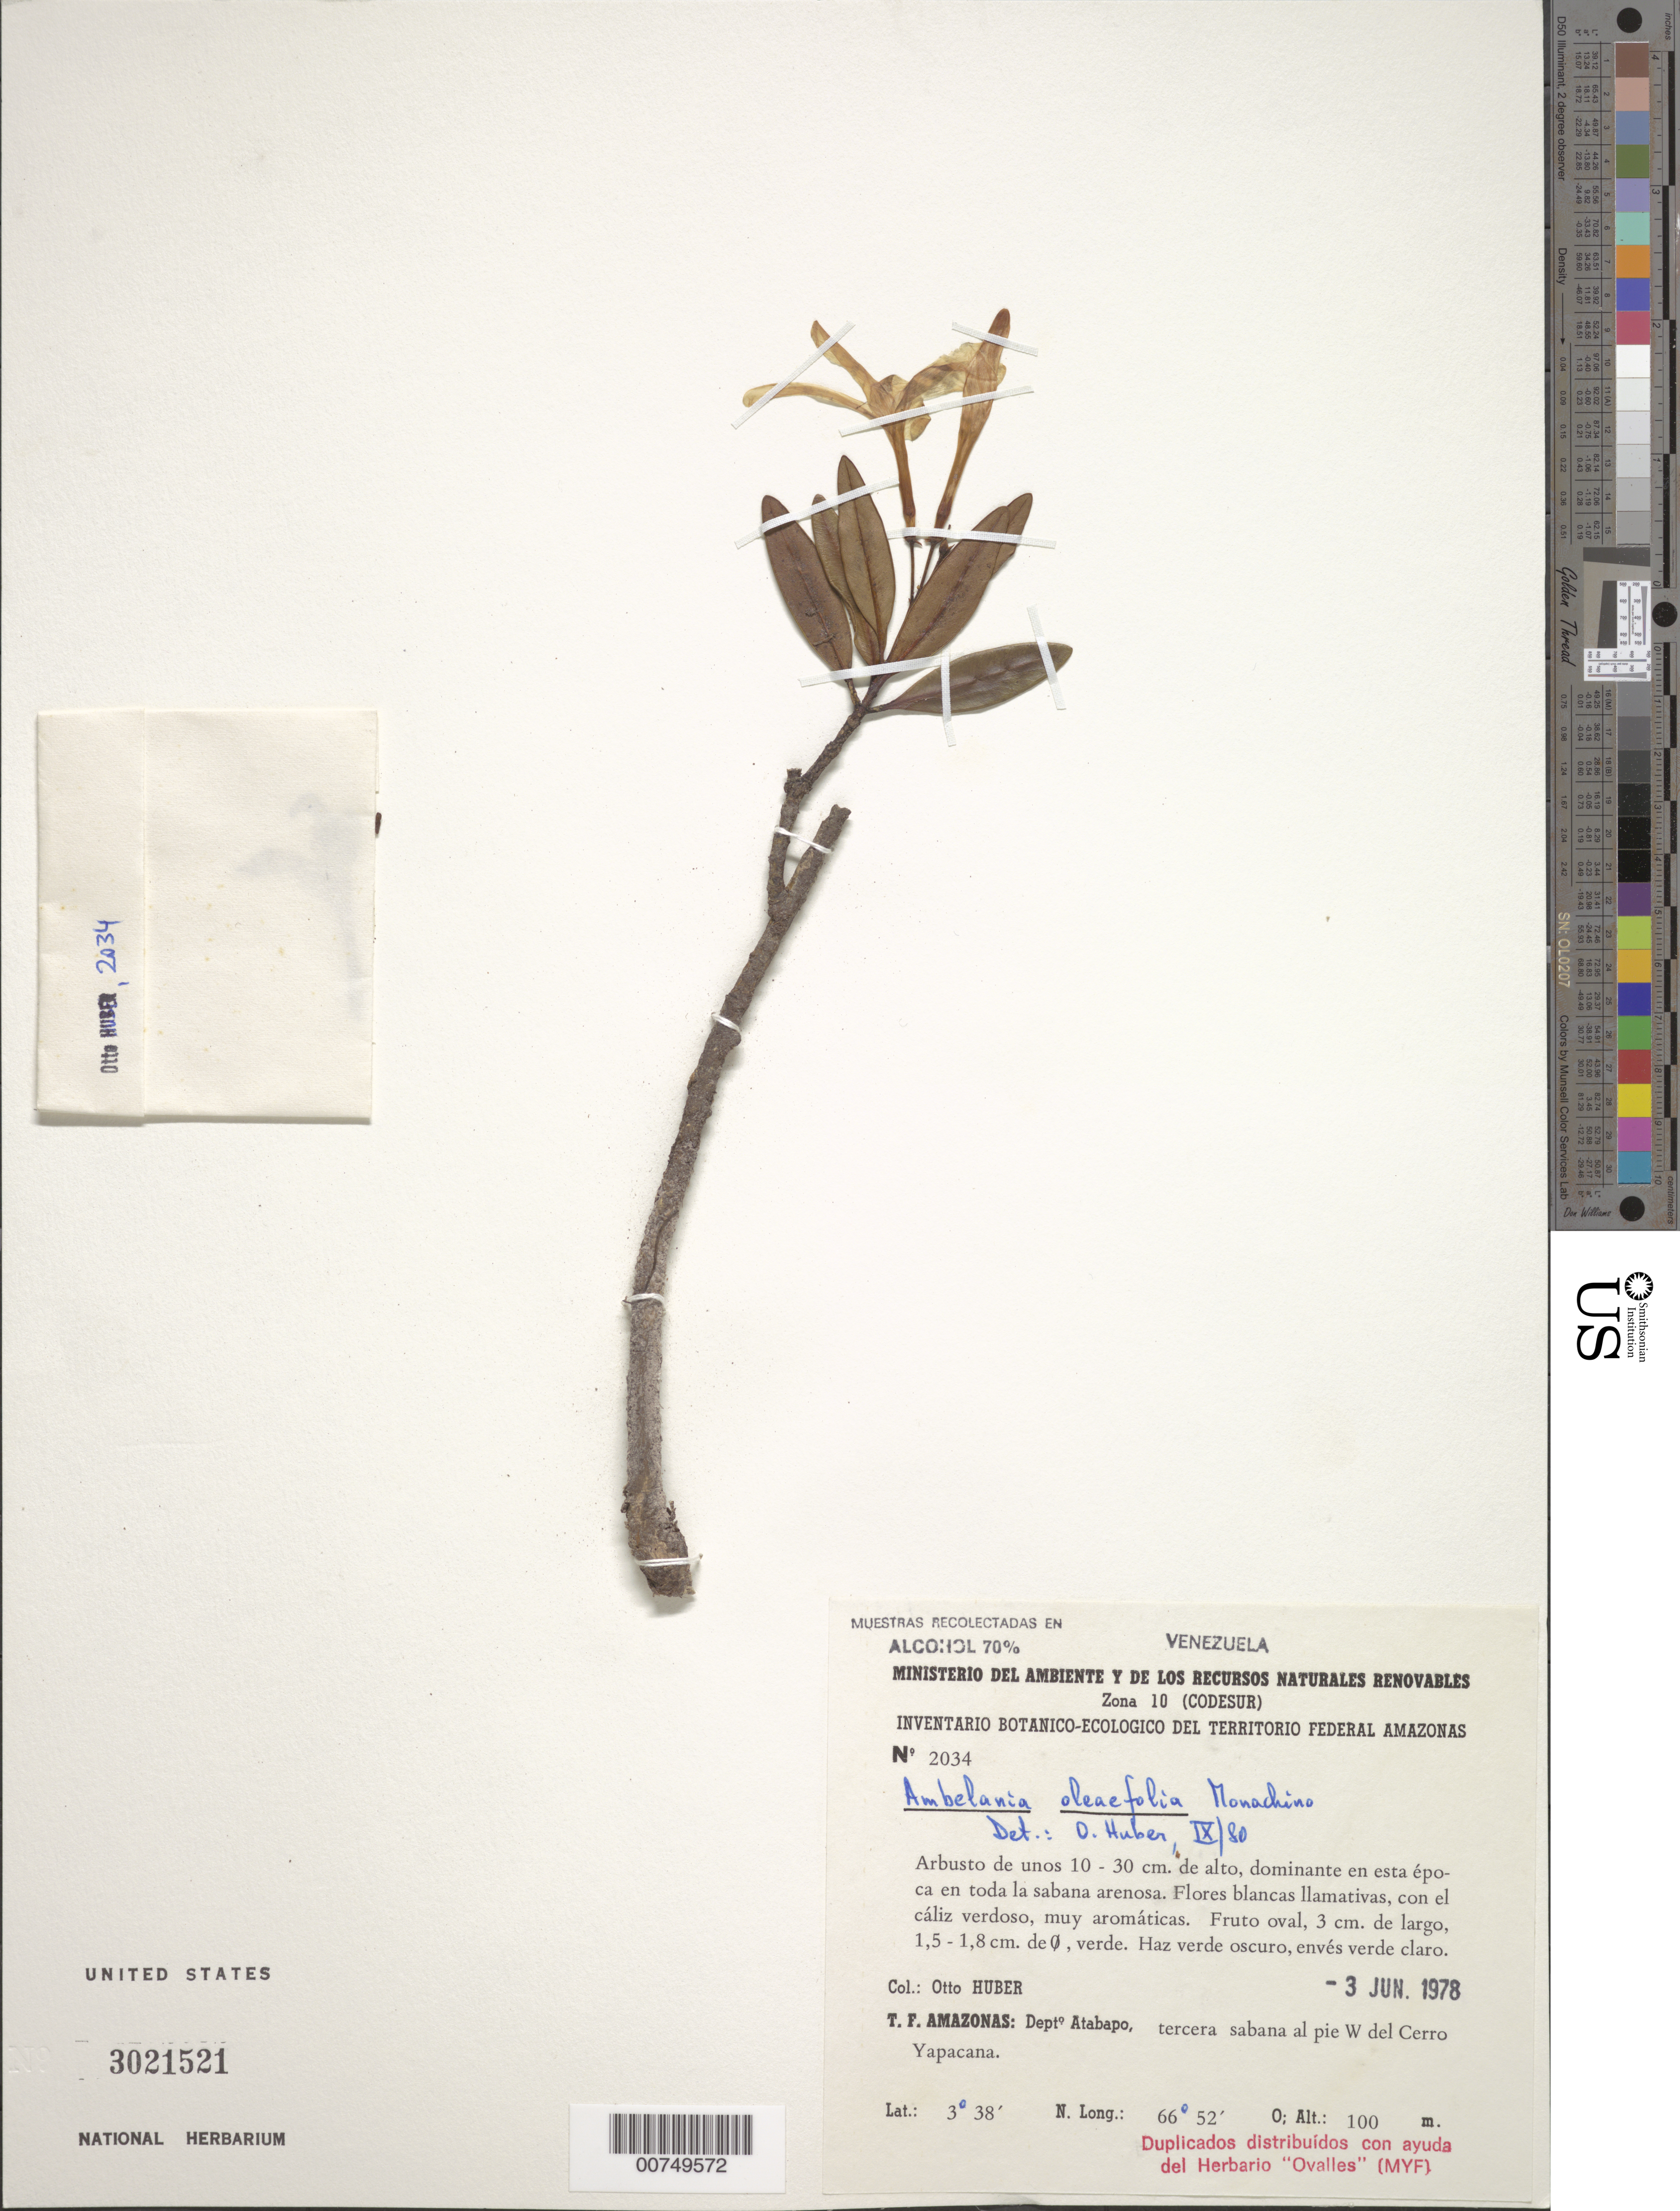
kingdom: Plantae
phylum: Tracheophyta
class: Magnoliopsida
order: Gentianales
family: Apocynaceae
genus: Spongiosperma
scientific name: Spongiosperma oleifolium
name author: (Monach.) Zarucchi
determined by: Huber, Otto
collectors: O. Huber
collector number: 2034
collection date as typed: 3-Jun-78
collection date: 1978-06-03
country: Venezuela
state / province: Amazonas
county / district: Atabapo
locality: Cerro Yapacána, W del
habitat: Dominante en esta apoca en toda la sabana arenosa, Arbusto de unos 10-30 cm,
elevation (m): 100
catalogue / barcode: US 3021521